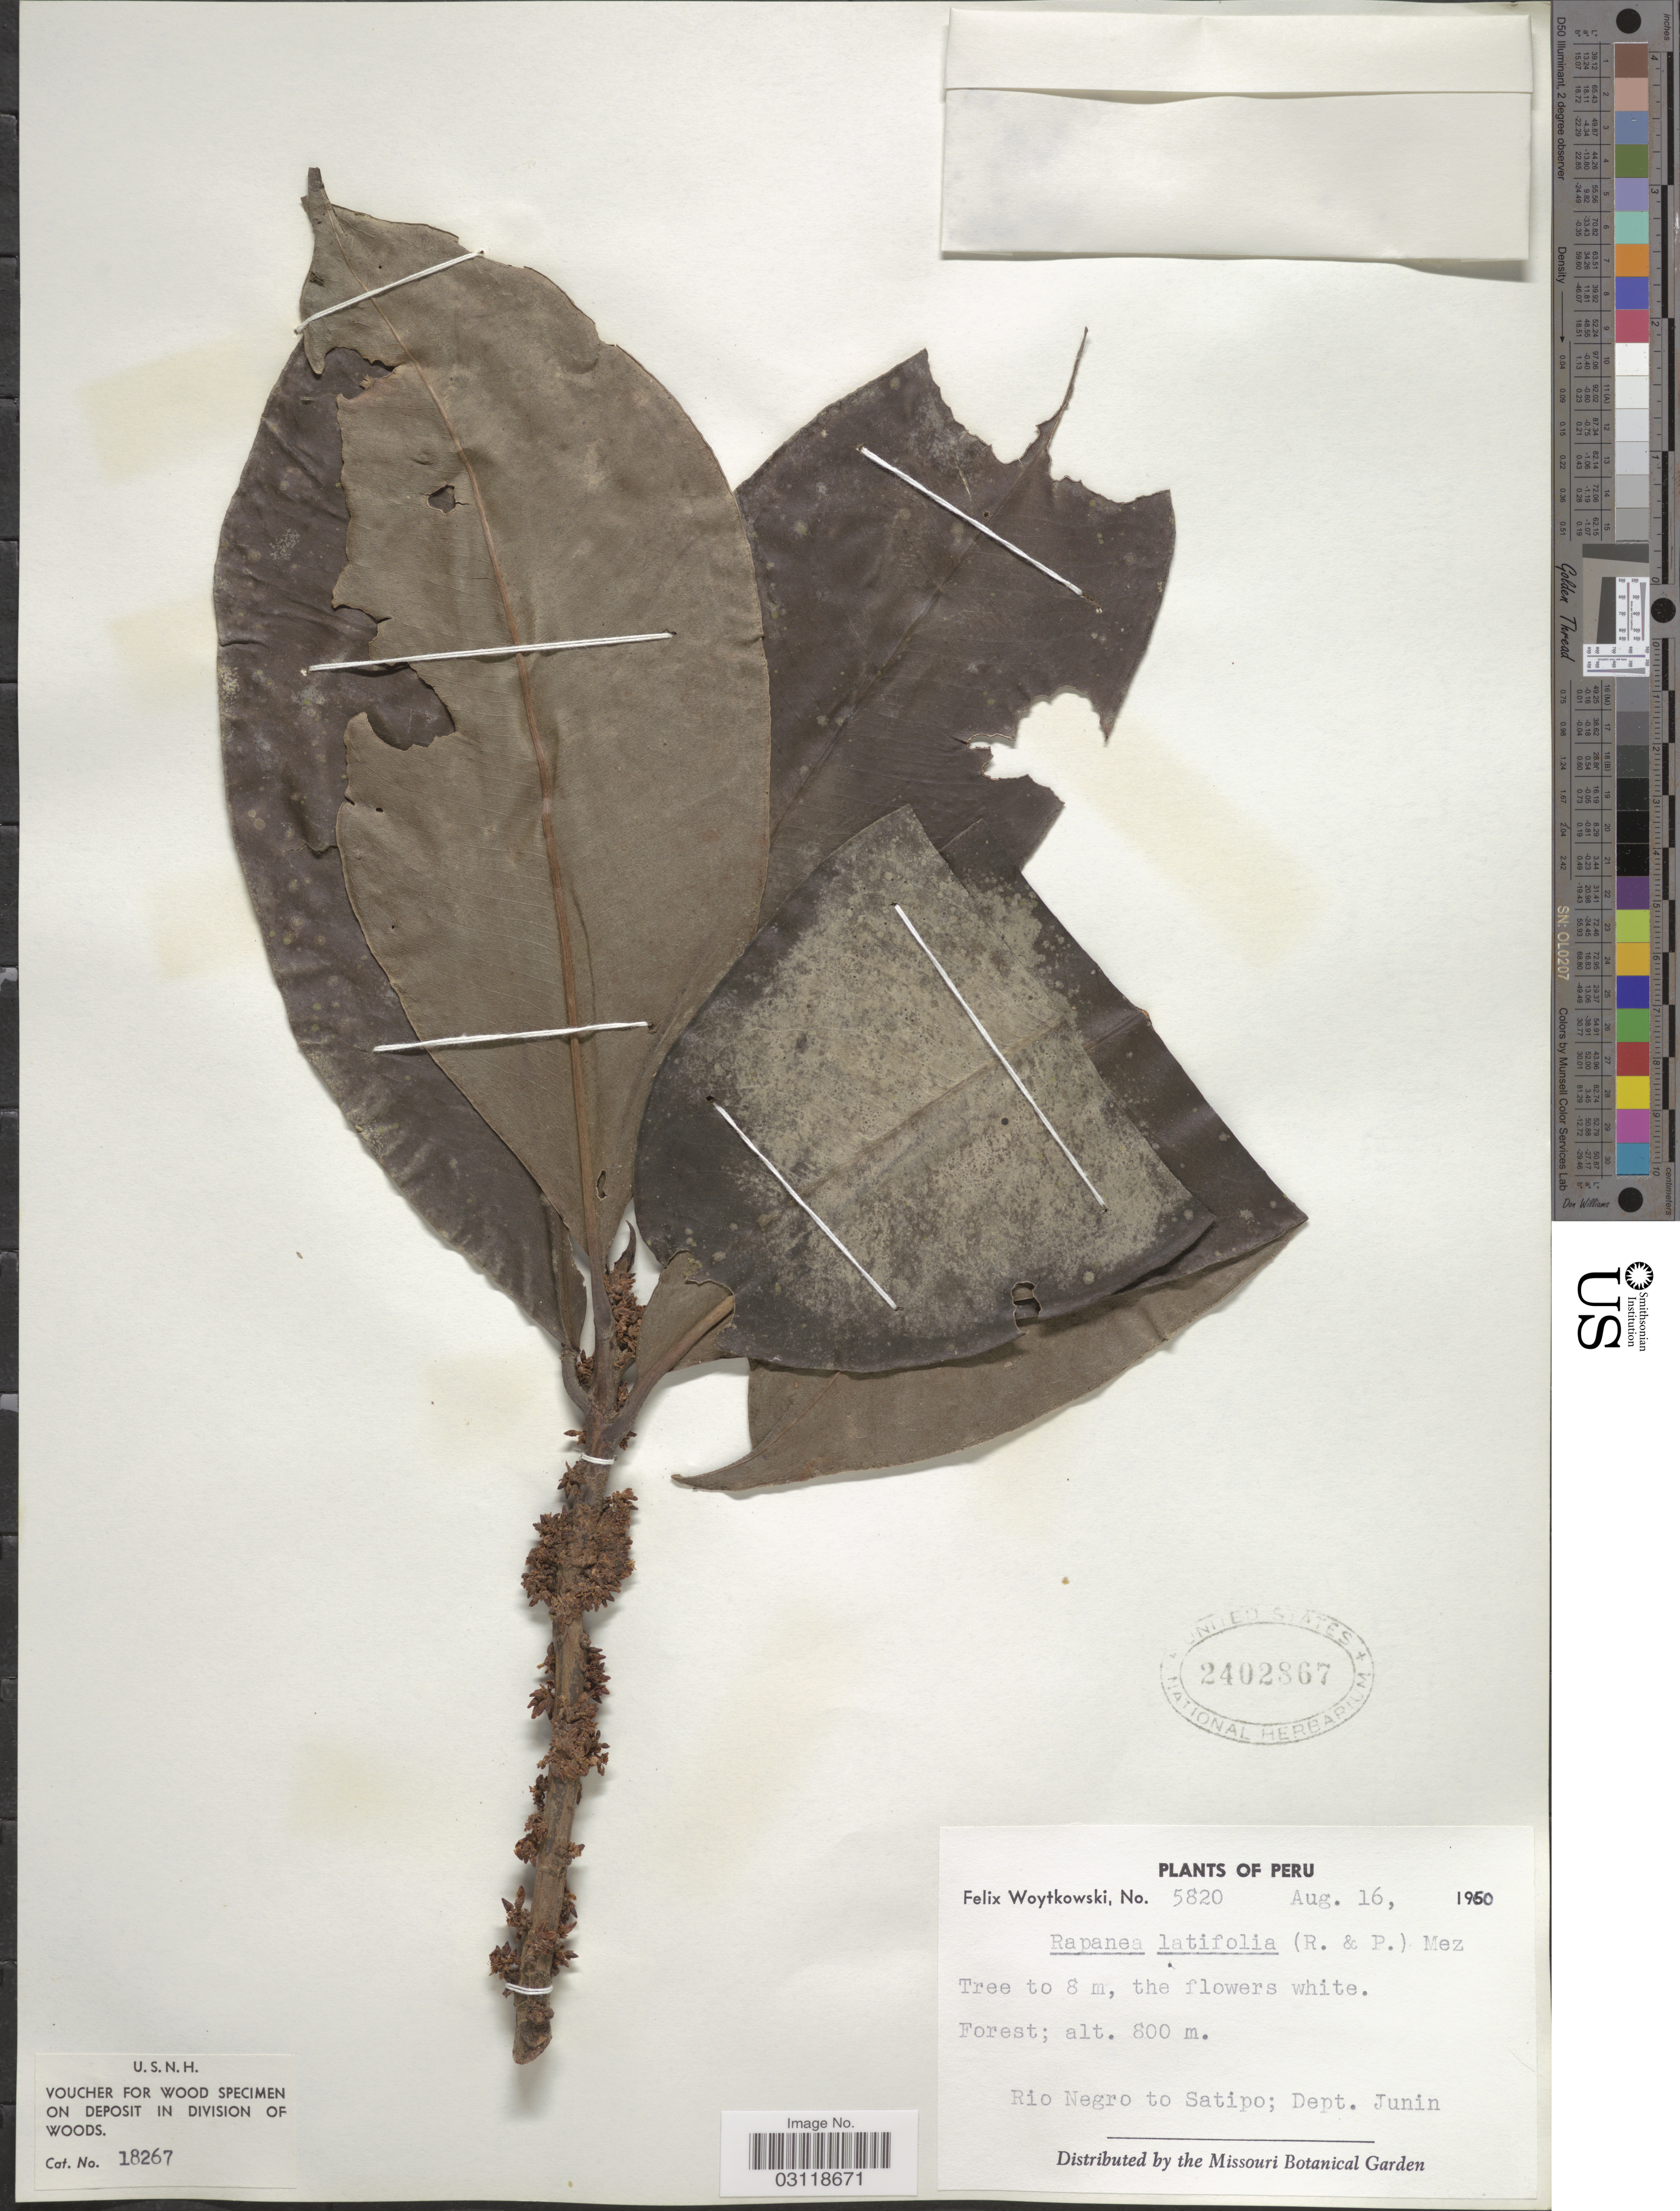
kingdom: Plantae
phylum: Tracheophyta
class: Magnoliopsida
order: Ericales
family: Primulaceae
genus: Rapanea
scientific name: Rapanea latifolia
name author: (Ruiz & Pav.) Mez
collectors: F. Woytkowski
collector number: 5820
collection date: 1960-08-16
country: Peru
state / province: Junín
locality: Rio Negro to Satipo; Dept. Junin.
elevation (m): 800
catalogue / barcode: US 2402867